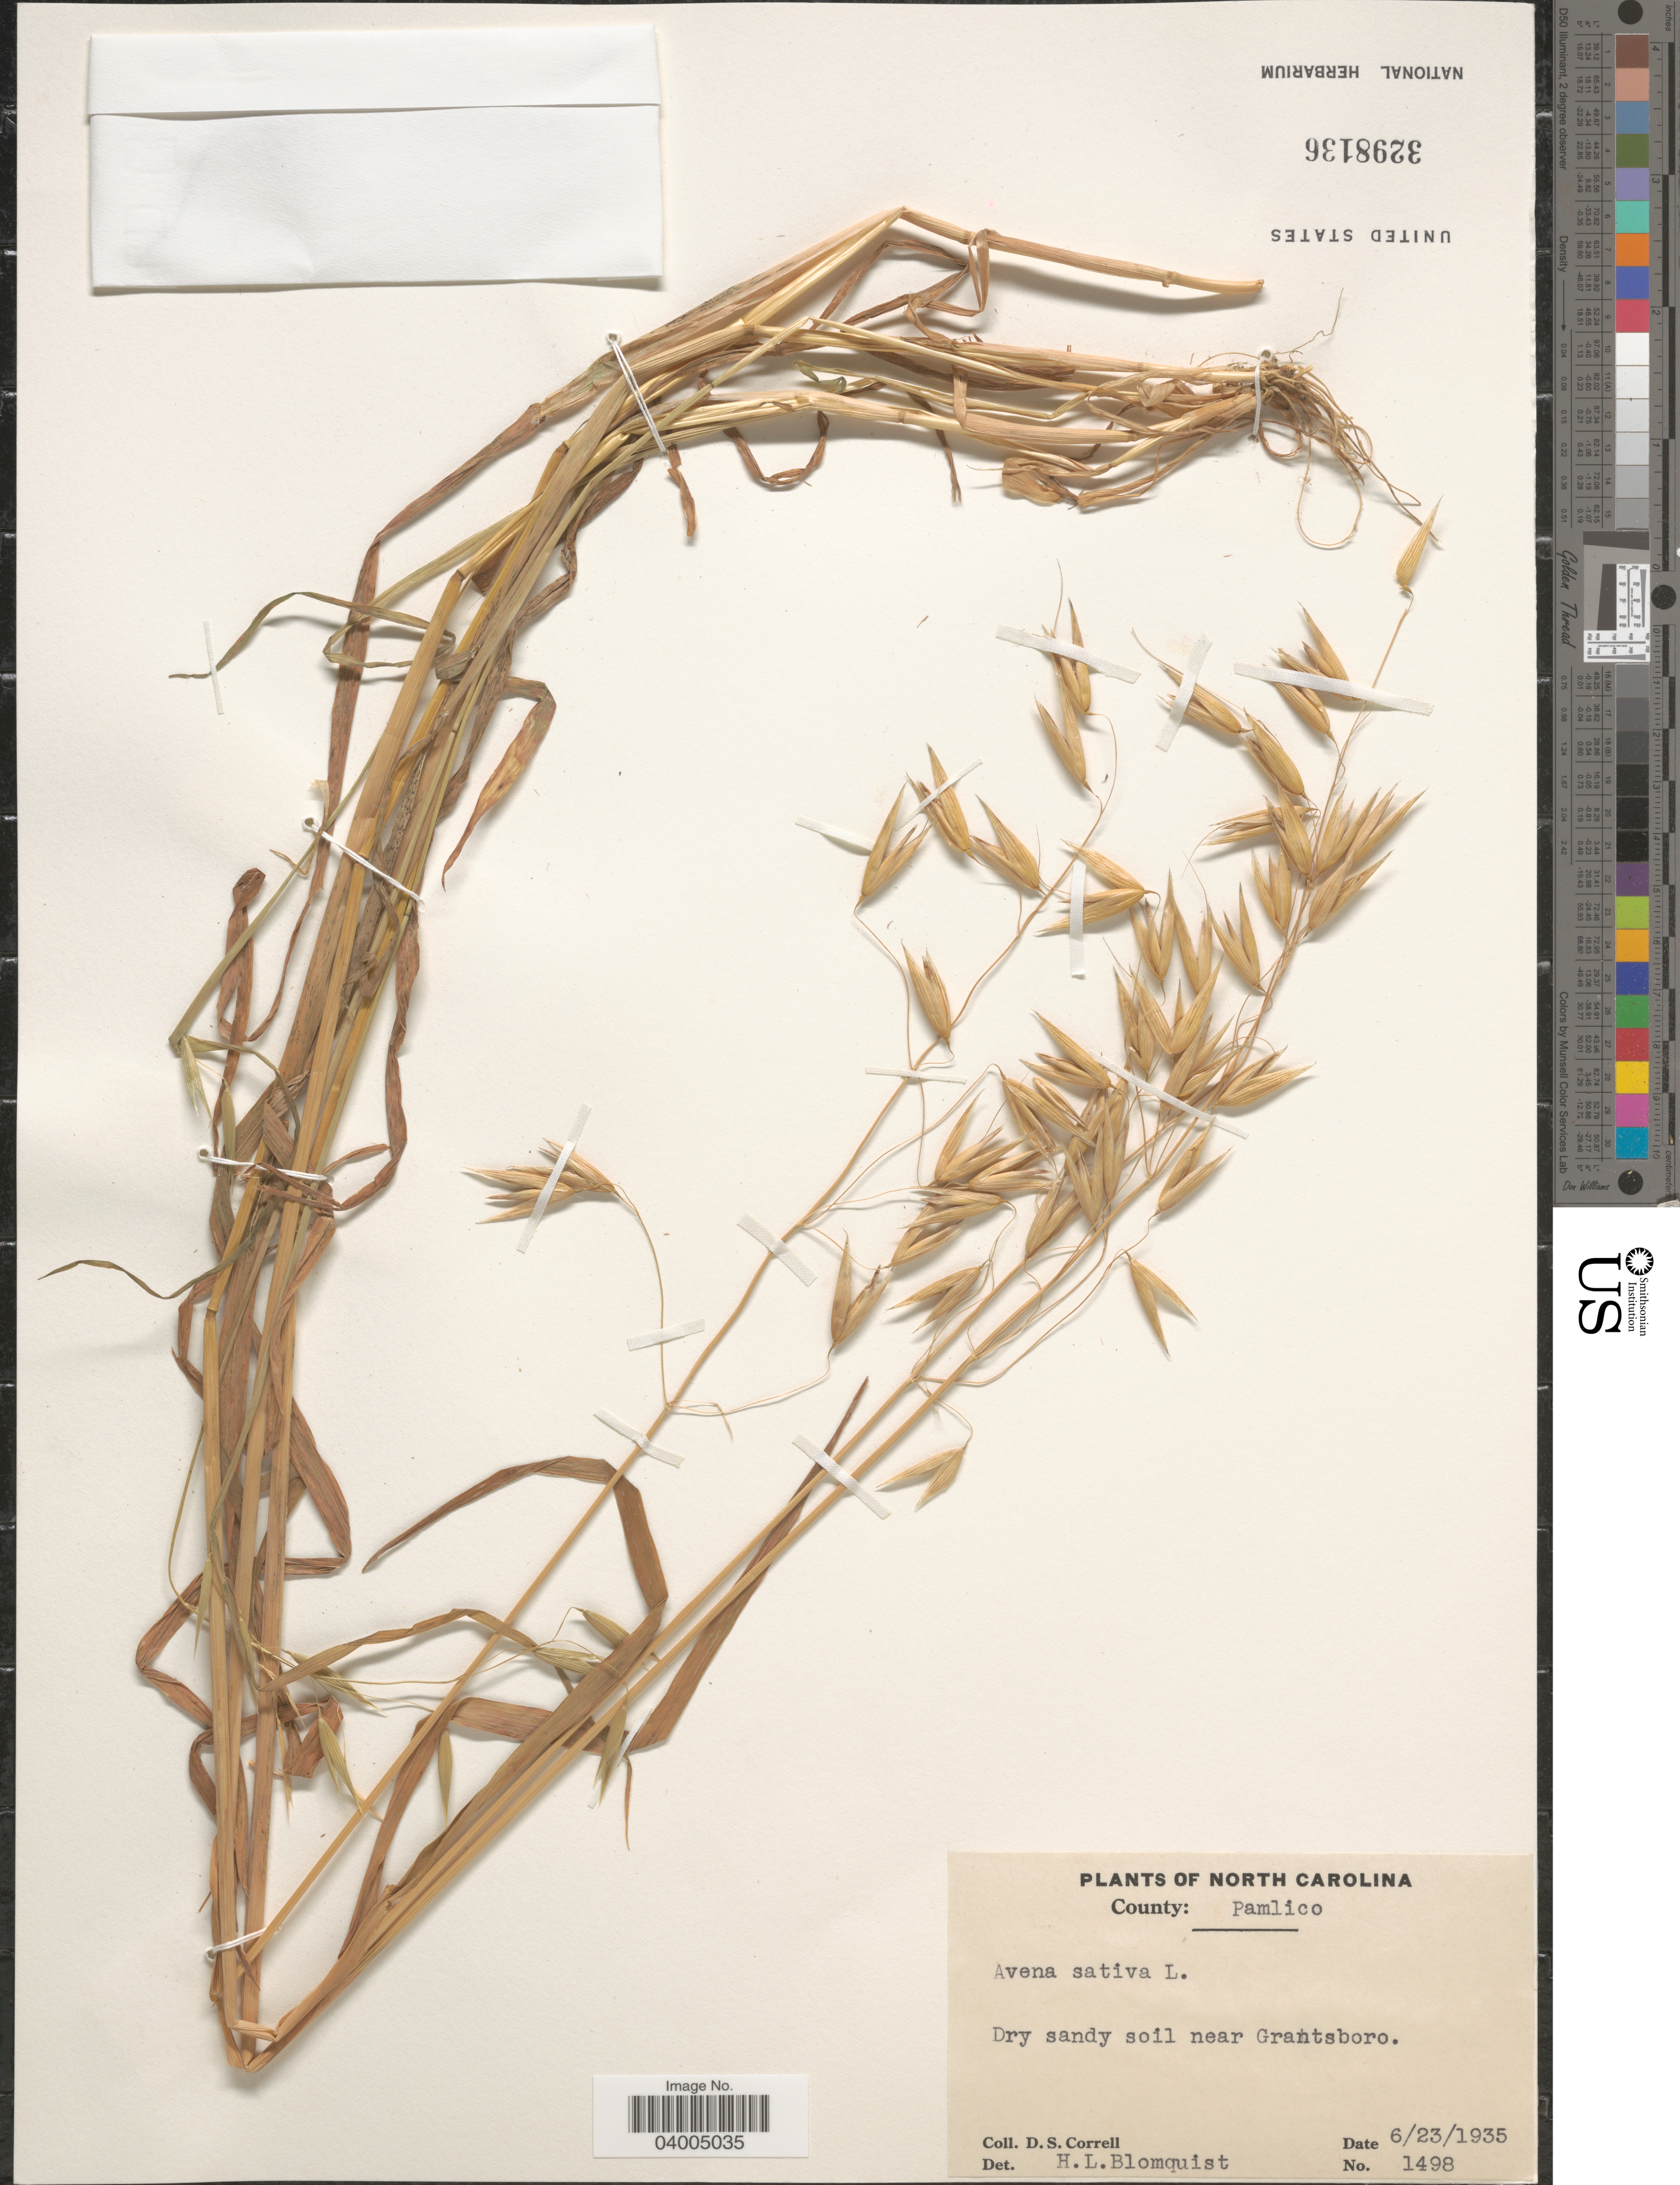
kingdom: Plantae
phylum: Tracheophyta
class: Liliopsida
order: Poales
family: Poaceae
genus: Avena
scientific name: Avena sativa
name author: L.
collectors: D. S. Correll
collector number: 1498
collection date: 1935-06-23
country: United States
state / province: North Carolina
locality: County: Pamlico. Dry sandy soil near Grantsboro.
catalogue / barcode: US 3298136